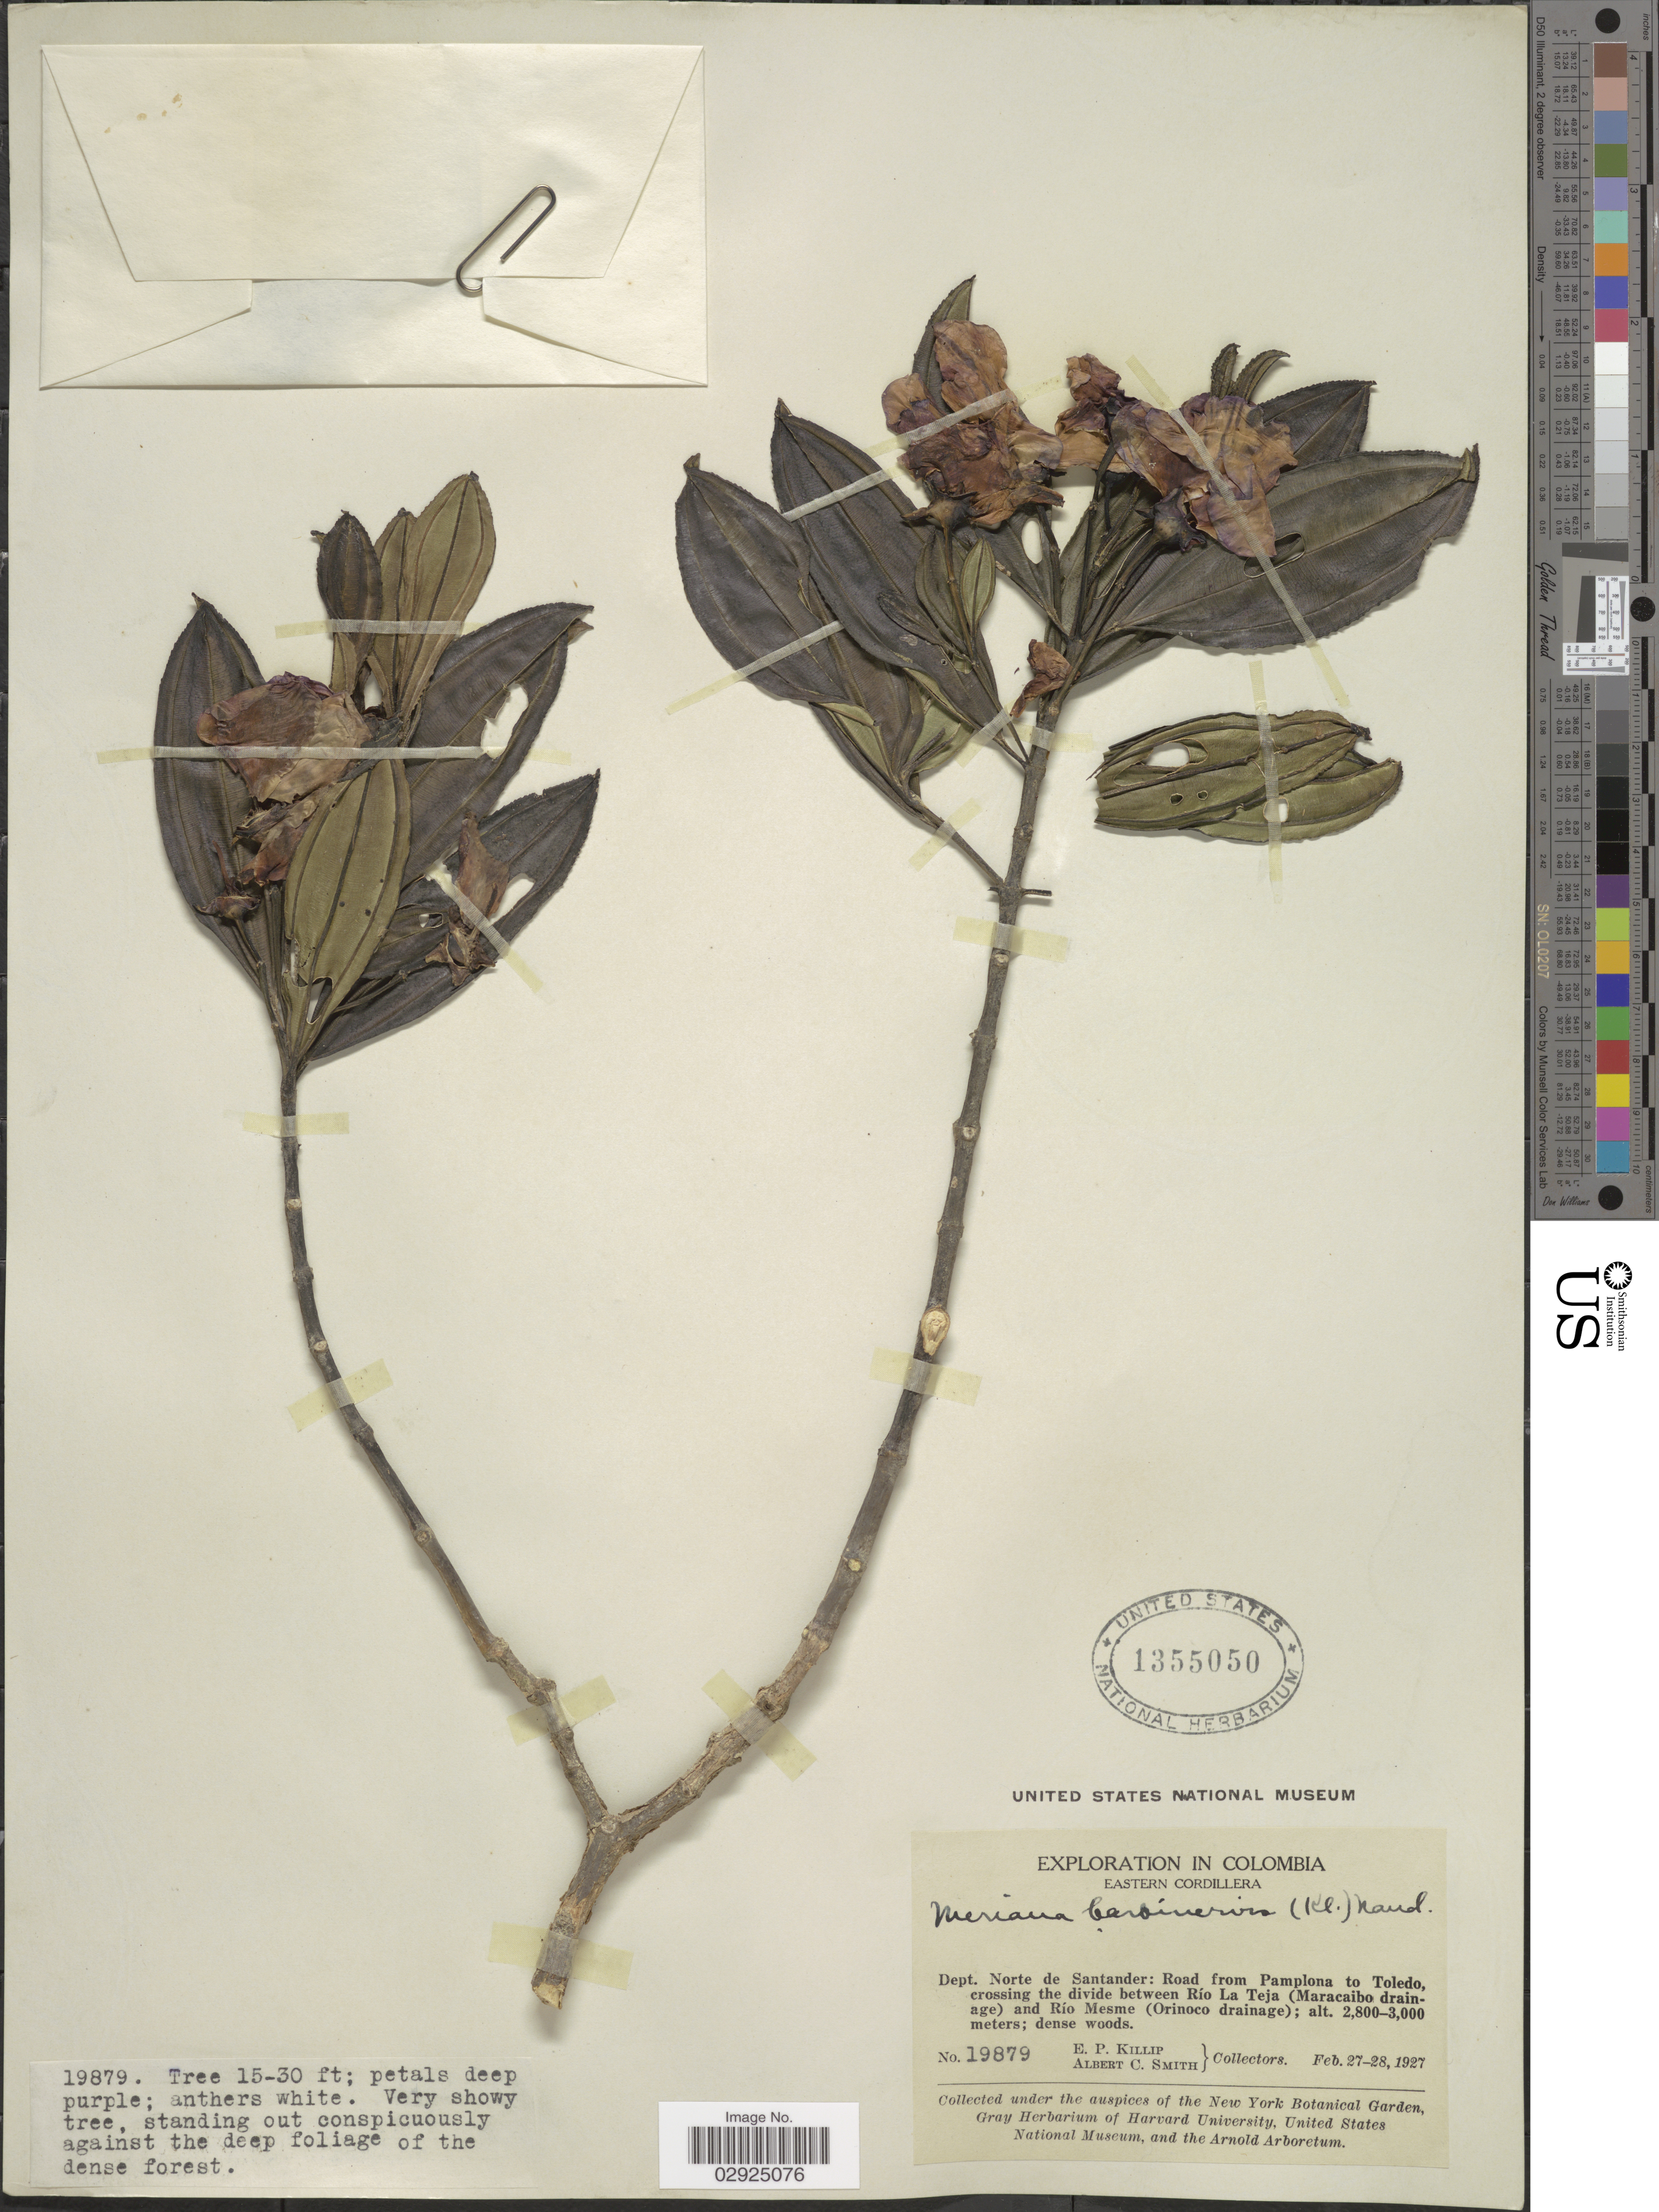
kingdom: Plantae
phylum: Tracheophyta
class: Magnoliopsida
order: Myrtales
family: Melastomataceae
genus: Meriania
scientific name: Meriania barbinervis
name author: (Klotzsch ex H. Karst.) Naudin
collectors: E. P. Killip & A. C. Smith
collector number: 19879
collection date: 1927-02-27/1927-02-28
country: Colombia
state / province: Norte de Santander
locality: Eastern Cordillera. Dept. Norte de Santander: Road from Pamplona to Toledo, crossing the divide between Río La Teja (Maracaibo drainage) and Río Mesme (Orinoco drainage).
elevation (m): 2800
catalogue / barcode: US 1355050